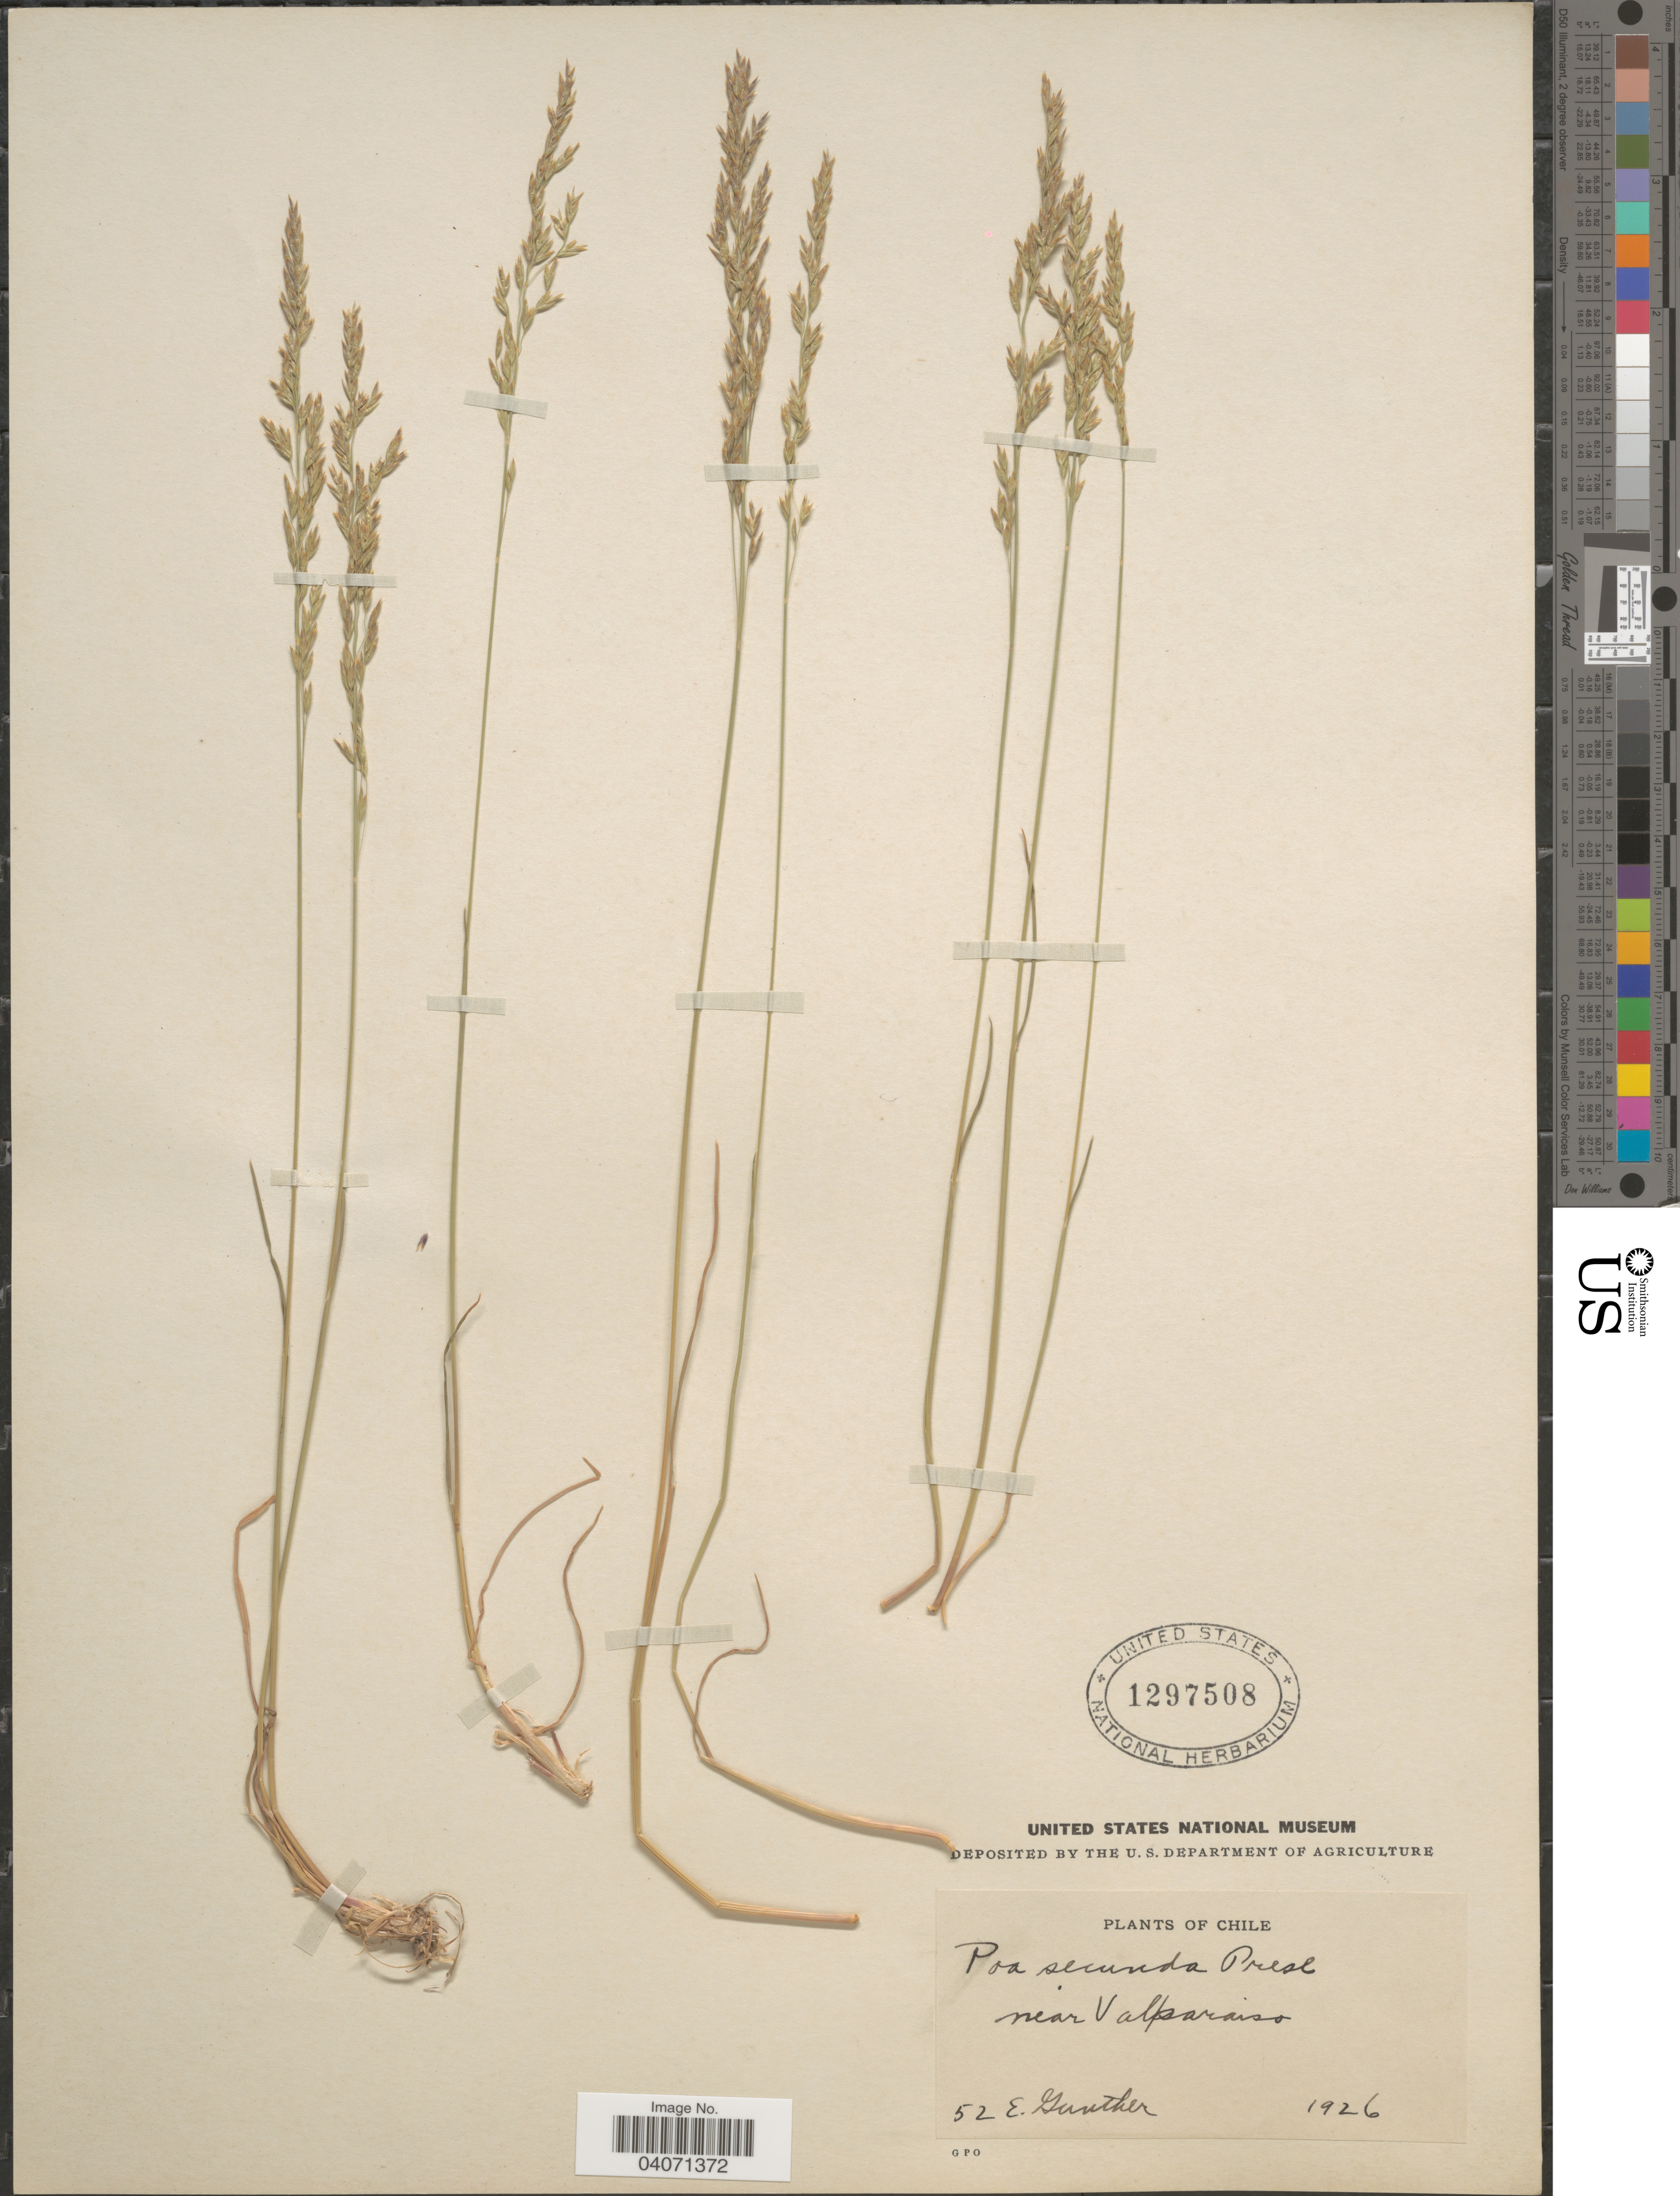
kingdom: Plantae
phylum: Tracheophyta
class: Liliopsida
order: Poales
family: Poaceae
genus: Poa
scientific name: Poa secunda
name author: J. Presl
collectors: E. Gunther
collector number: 52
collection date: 1926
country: Chile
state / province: Valparaíso (V)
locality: Near Valparaiso.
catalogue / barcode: US 1297508